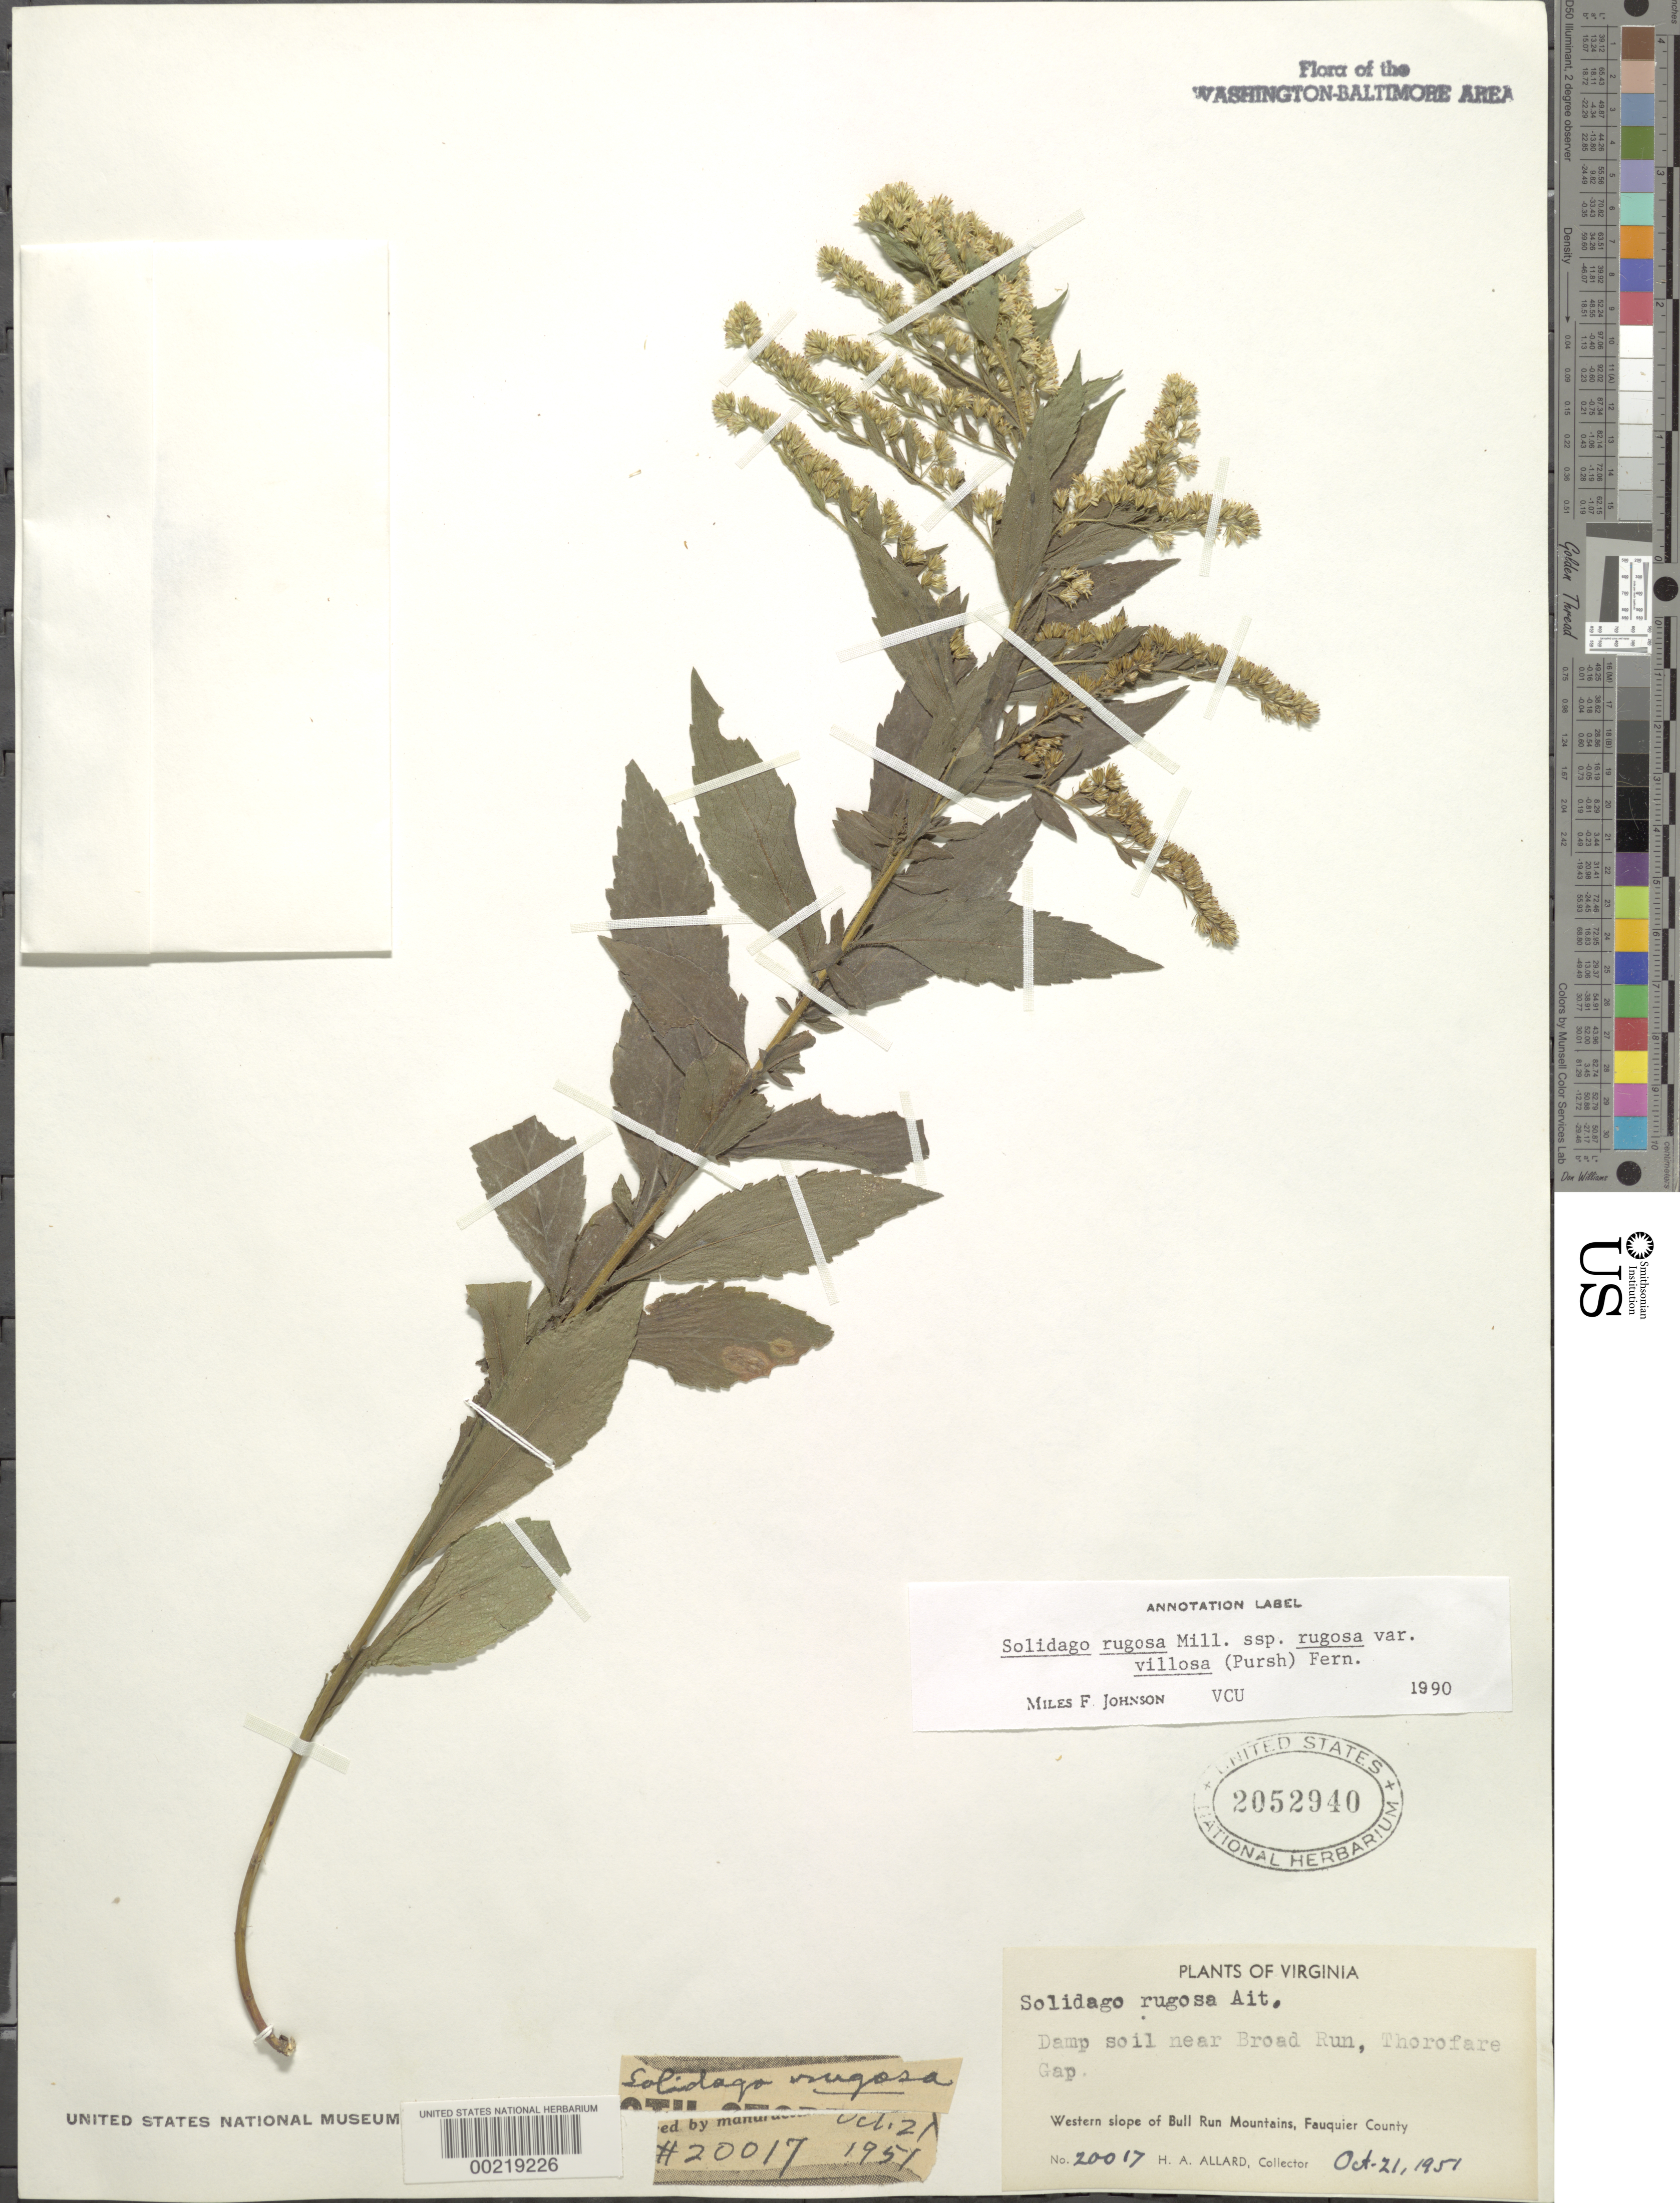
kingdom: Plantae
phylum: Tracheophyta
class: Magnoliopsida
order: Asterales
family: Asteraceae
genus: Solidago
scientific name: Solidago rugosa var. villosa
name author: Mill.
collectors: H. A. Allard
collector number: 20017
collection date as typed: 21 Oct 1951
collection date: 1951-10-21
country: United States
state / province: Virginia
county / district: Fauquier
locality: Near Broad Run Thorofare Gap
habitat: Damp soil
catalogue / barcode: US 2052940